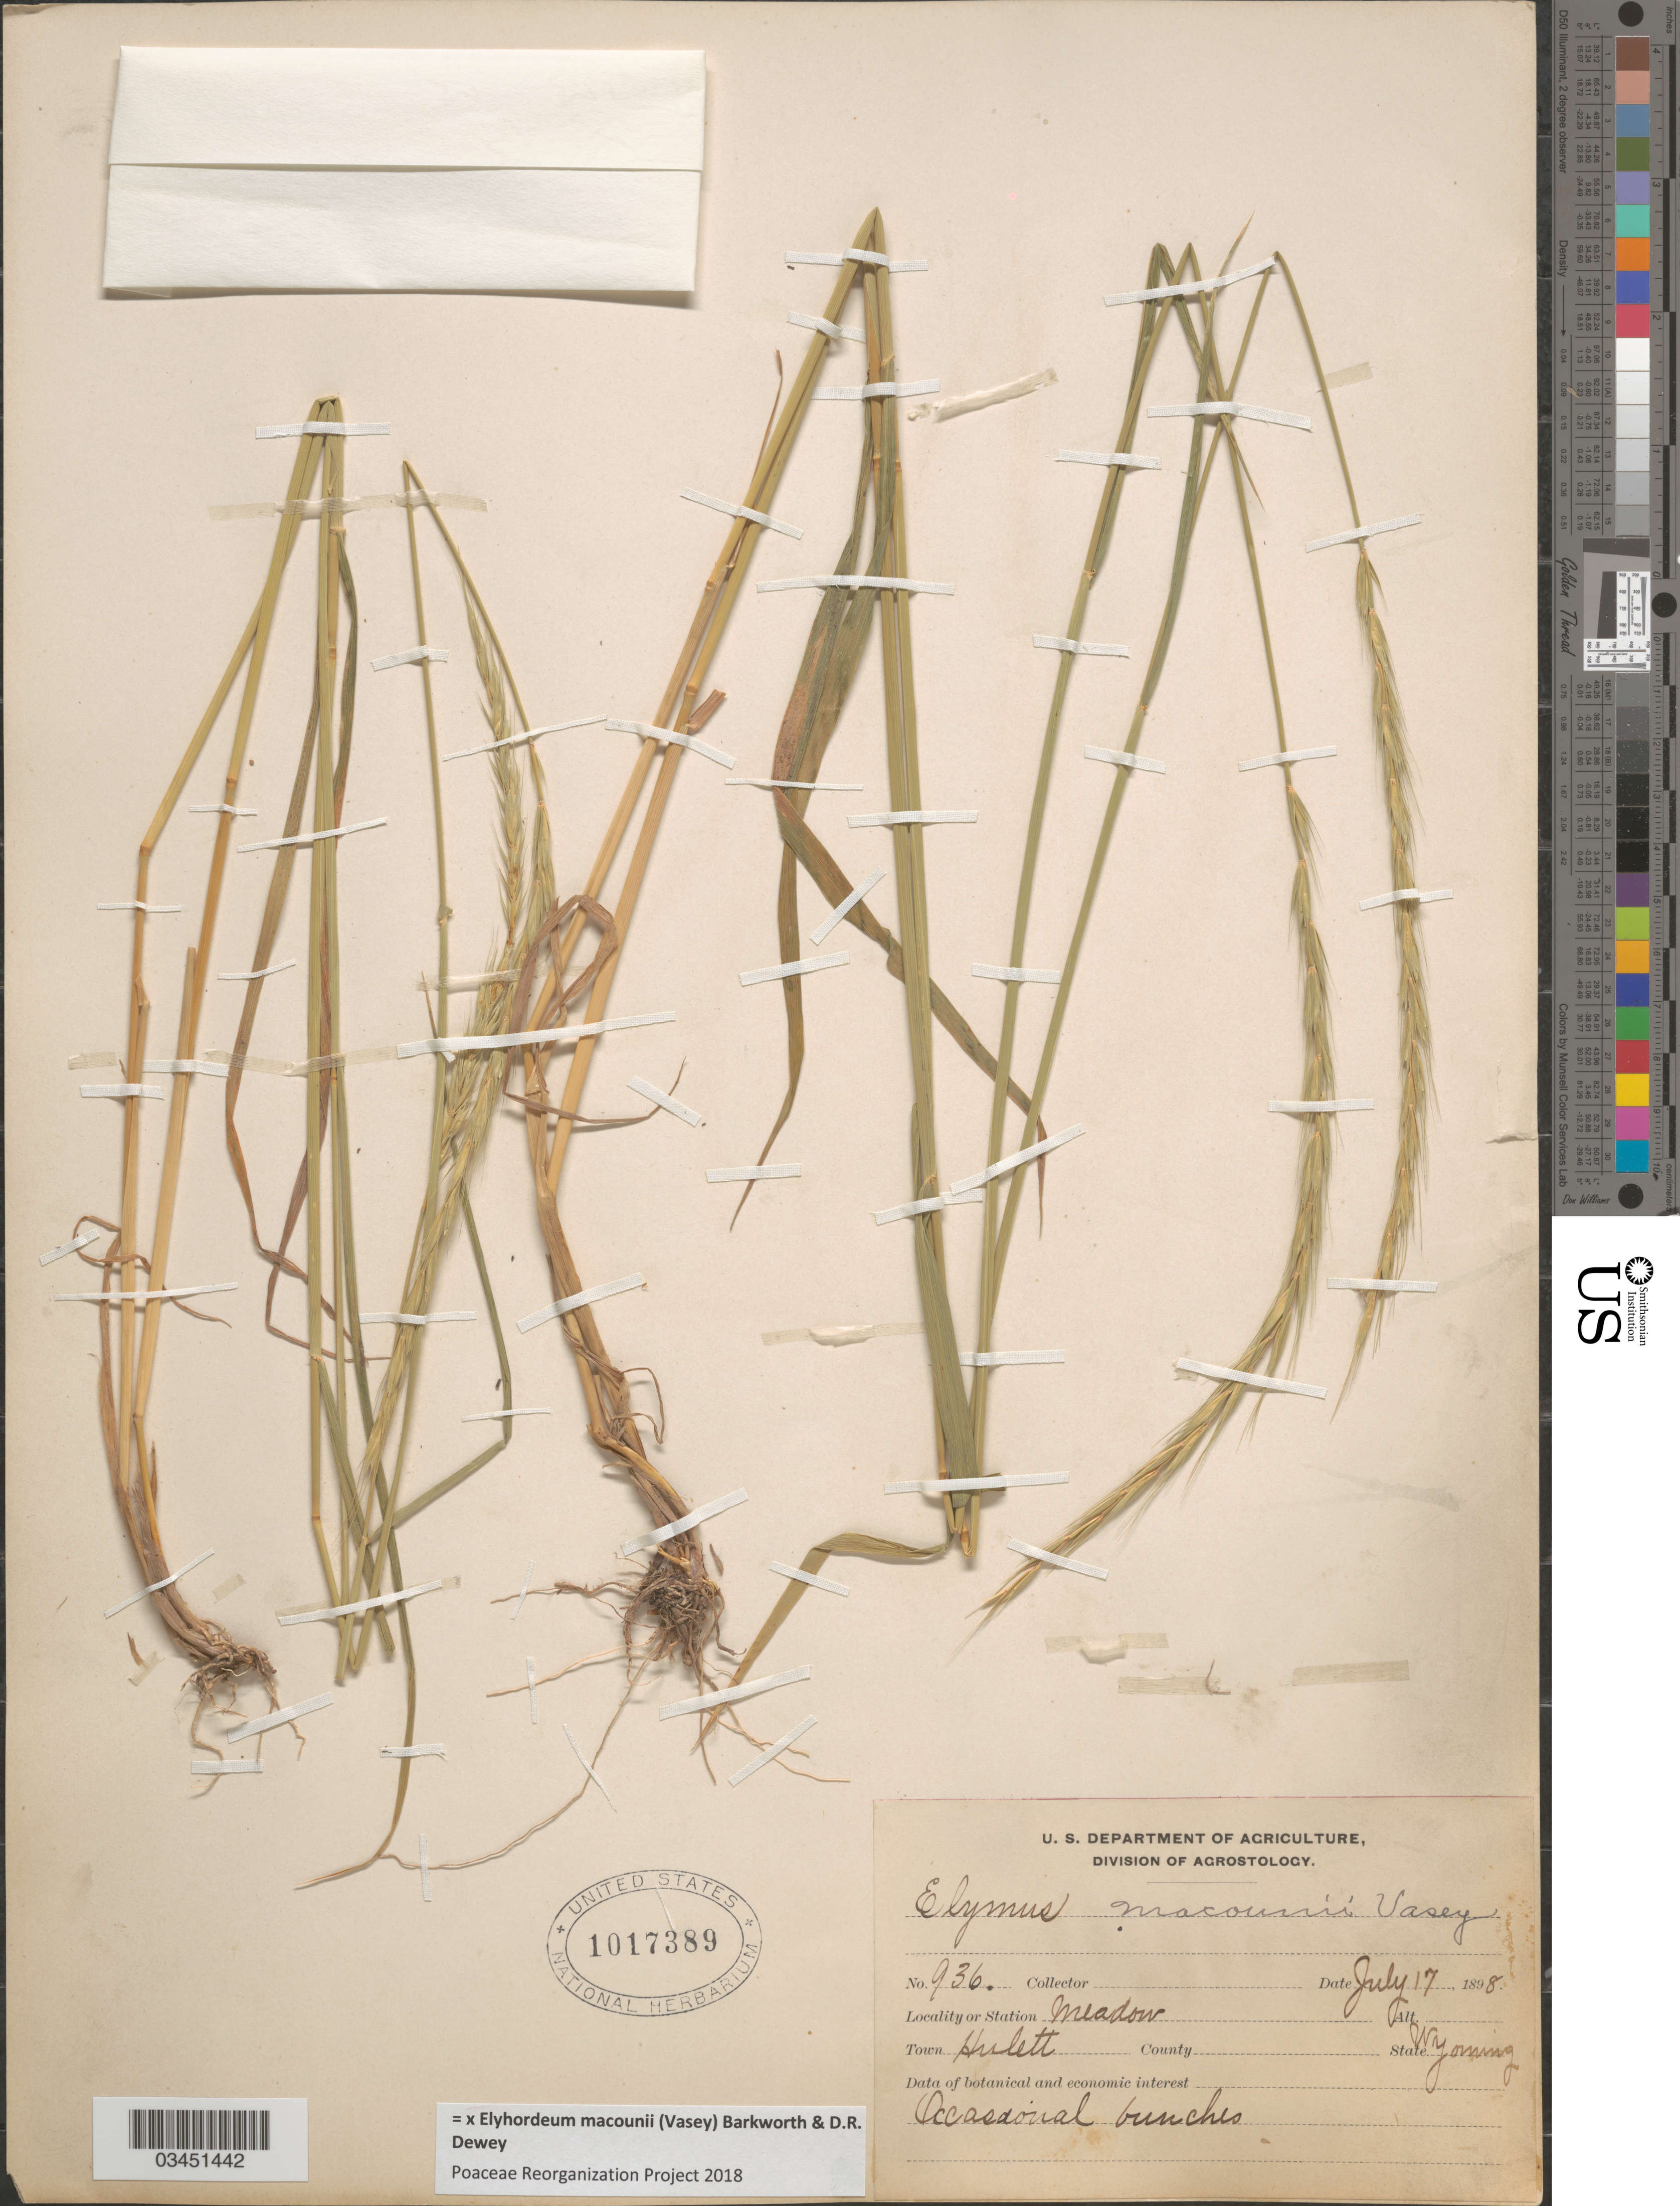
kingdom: Plantae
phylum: Tracheophyta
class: Liliopsida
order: Poales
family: Poaceae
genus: Elyhordeum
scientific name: x Elyhordeum macounii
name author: (Vasey) Barkworth & Dewey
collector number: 936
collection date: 1898-07-17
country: United States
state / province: Wyoming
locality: Meadow, Town Hulett.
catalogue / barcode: US 1017389